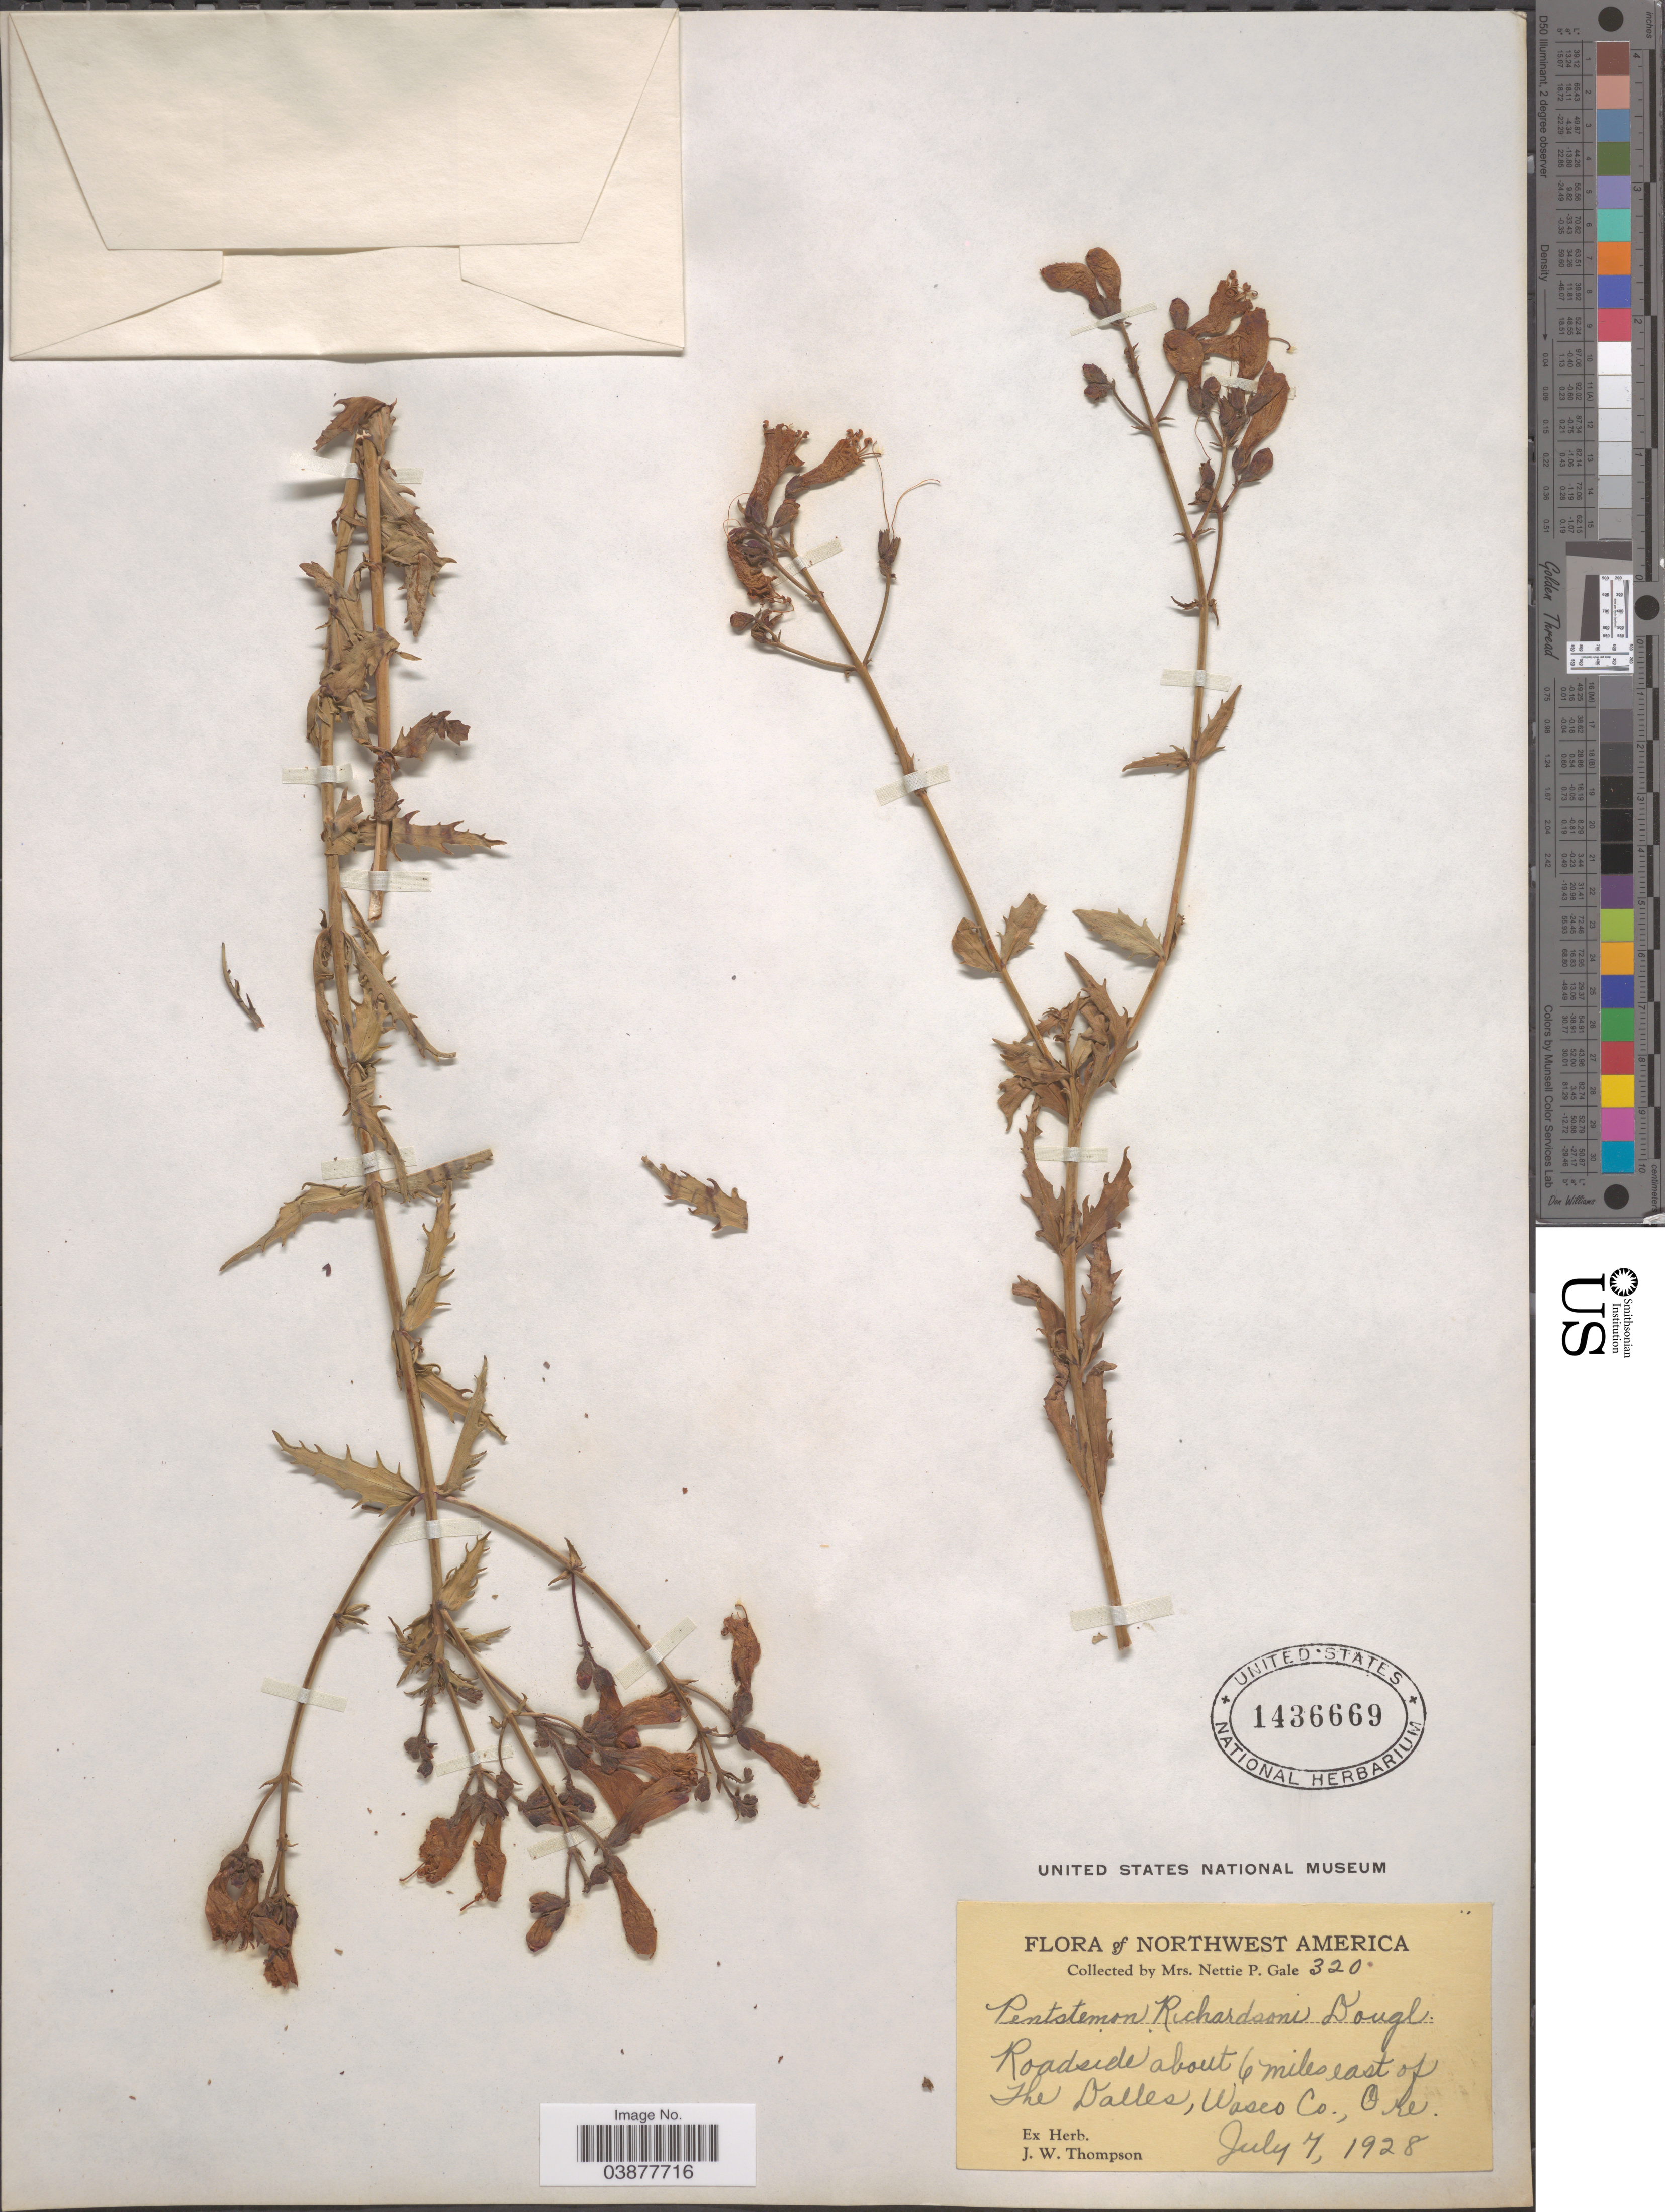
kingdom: Plantae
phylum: Tracheophyta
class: Magnoliopsida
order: Lamiales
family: Plantaginaceae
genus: Penstemon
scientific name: Penstemon richardsonii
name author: Douglas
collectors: N. Gale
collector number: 320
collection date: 1928-07-07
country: United States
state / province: Oregon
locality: Northwest America. Roadside about 6 miles east of The Dalles, Waseo Co.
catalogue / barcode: US 1436669